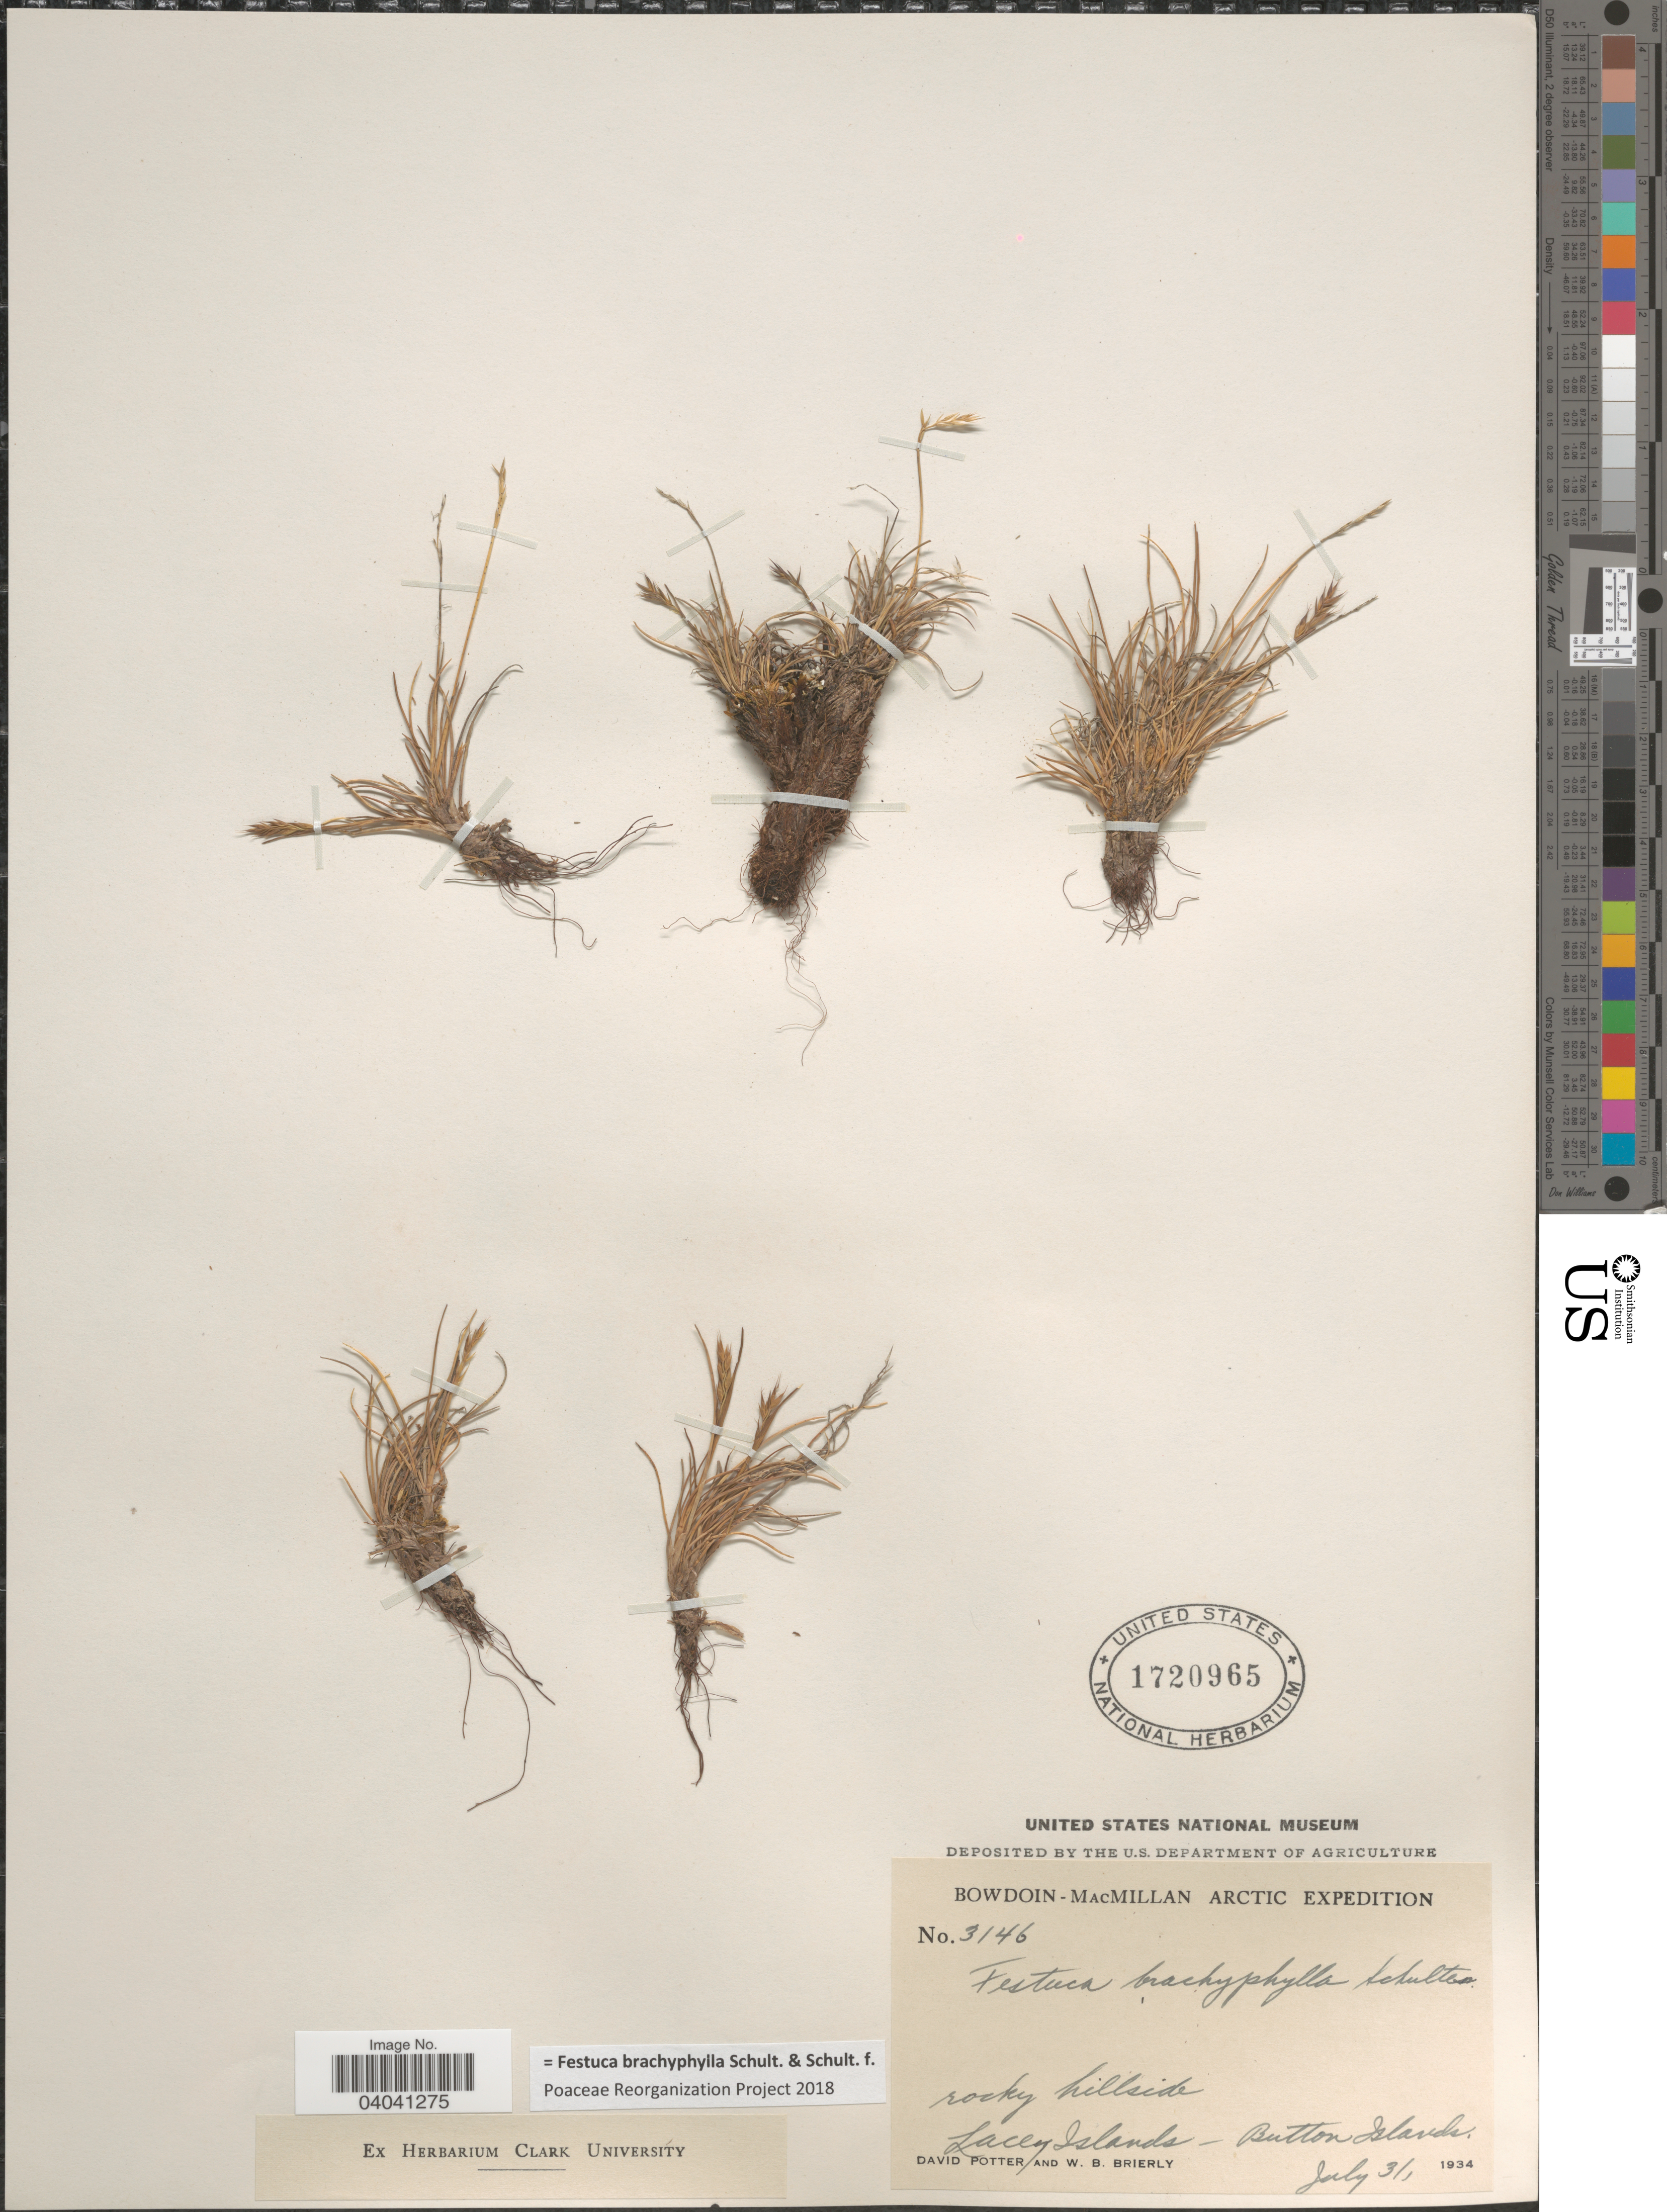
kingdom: Plantae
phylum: Tracheophyta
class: Liliopsida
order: Poales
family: Poaceae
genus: Festuca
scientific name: Festuca brachyphylla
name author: Schult. & Schult. f.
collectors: D. Potter & W. Brierly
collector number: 3146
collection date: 1934-07-31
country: Canada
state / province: Nunavut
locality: Lacey Islands- Button Islands.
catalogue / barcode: US 1720965